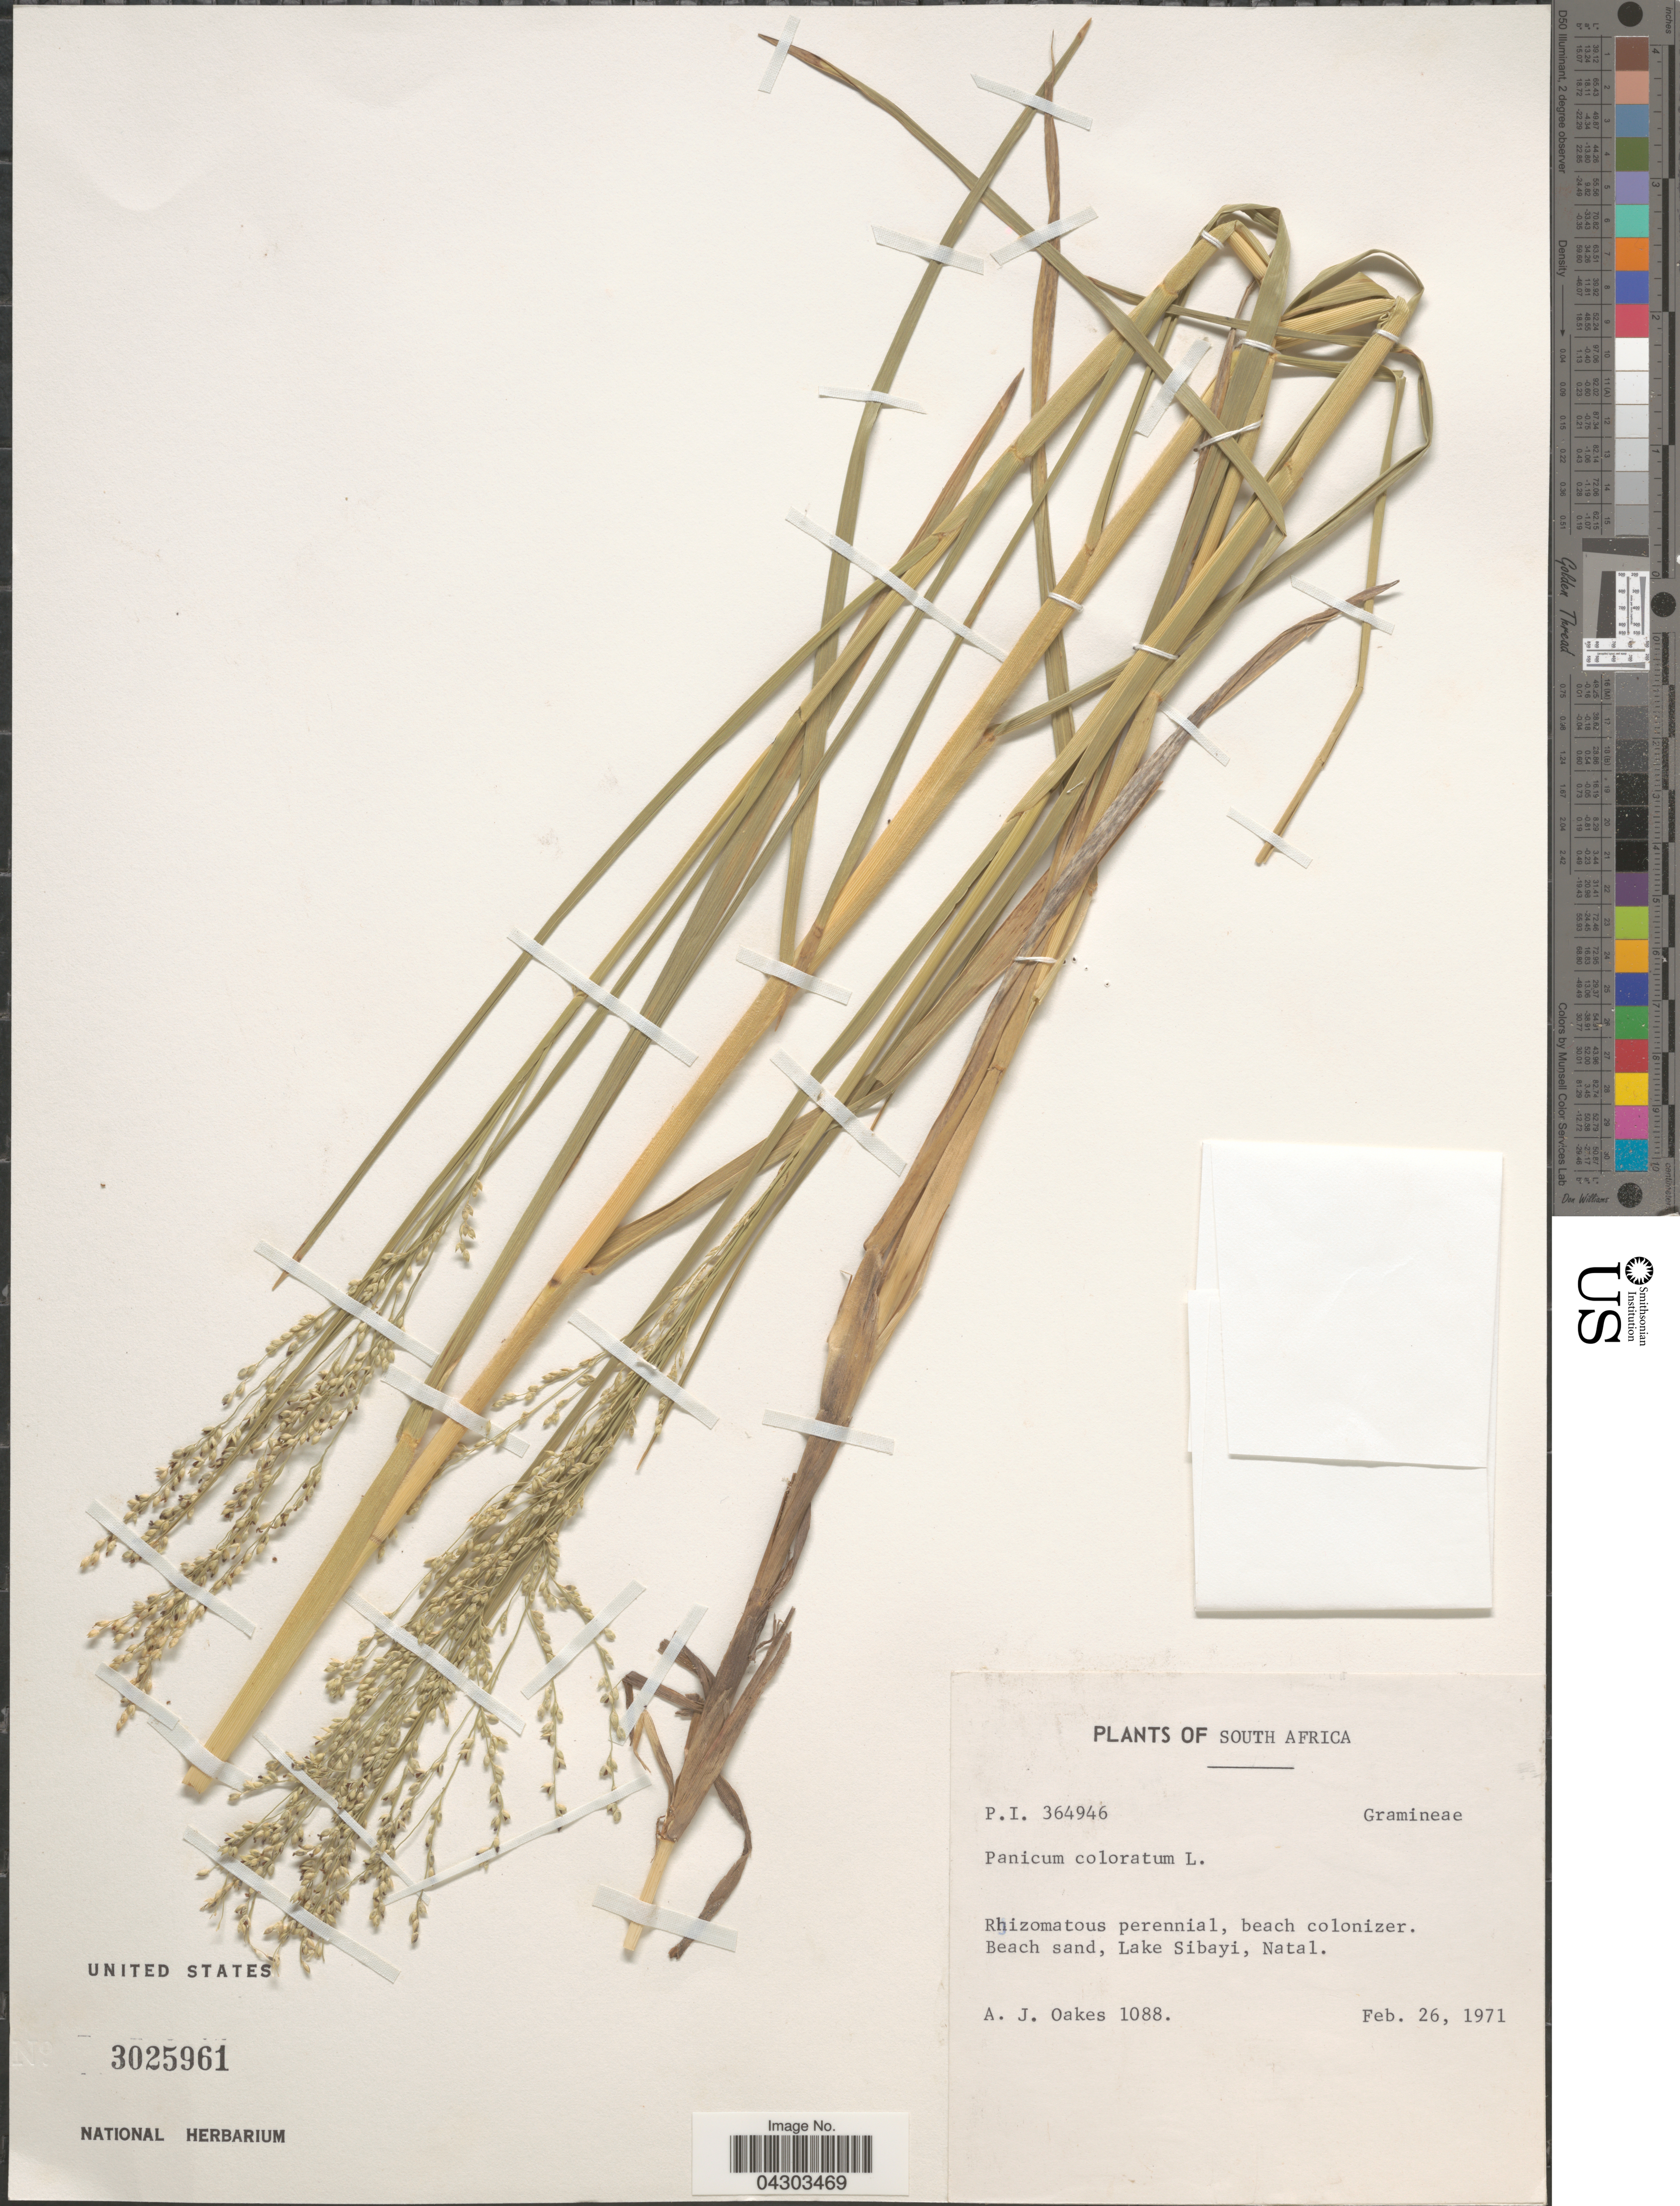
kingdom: Plantae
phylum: Tracheophyta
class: Liliopsida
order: Poales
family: Poaceae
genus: Panicum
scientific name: Panicum coloratum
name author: L.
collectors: A. Oakes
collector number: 1088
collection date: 1971-02-26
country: South Africa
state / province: KwaZulu-Natal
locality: Beach sand, Lake Sibayi, Natal.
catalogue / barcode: US 3025961